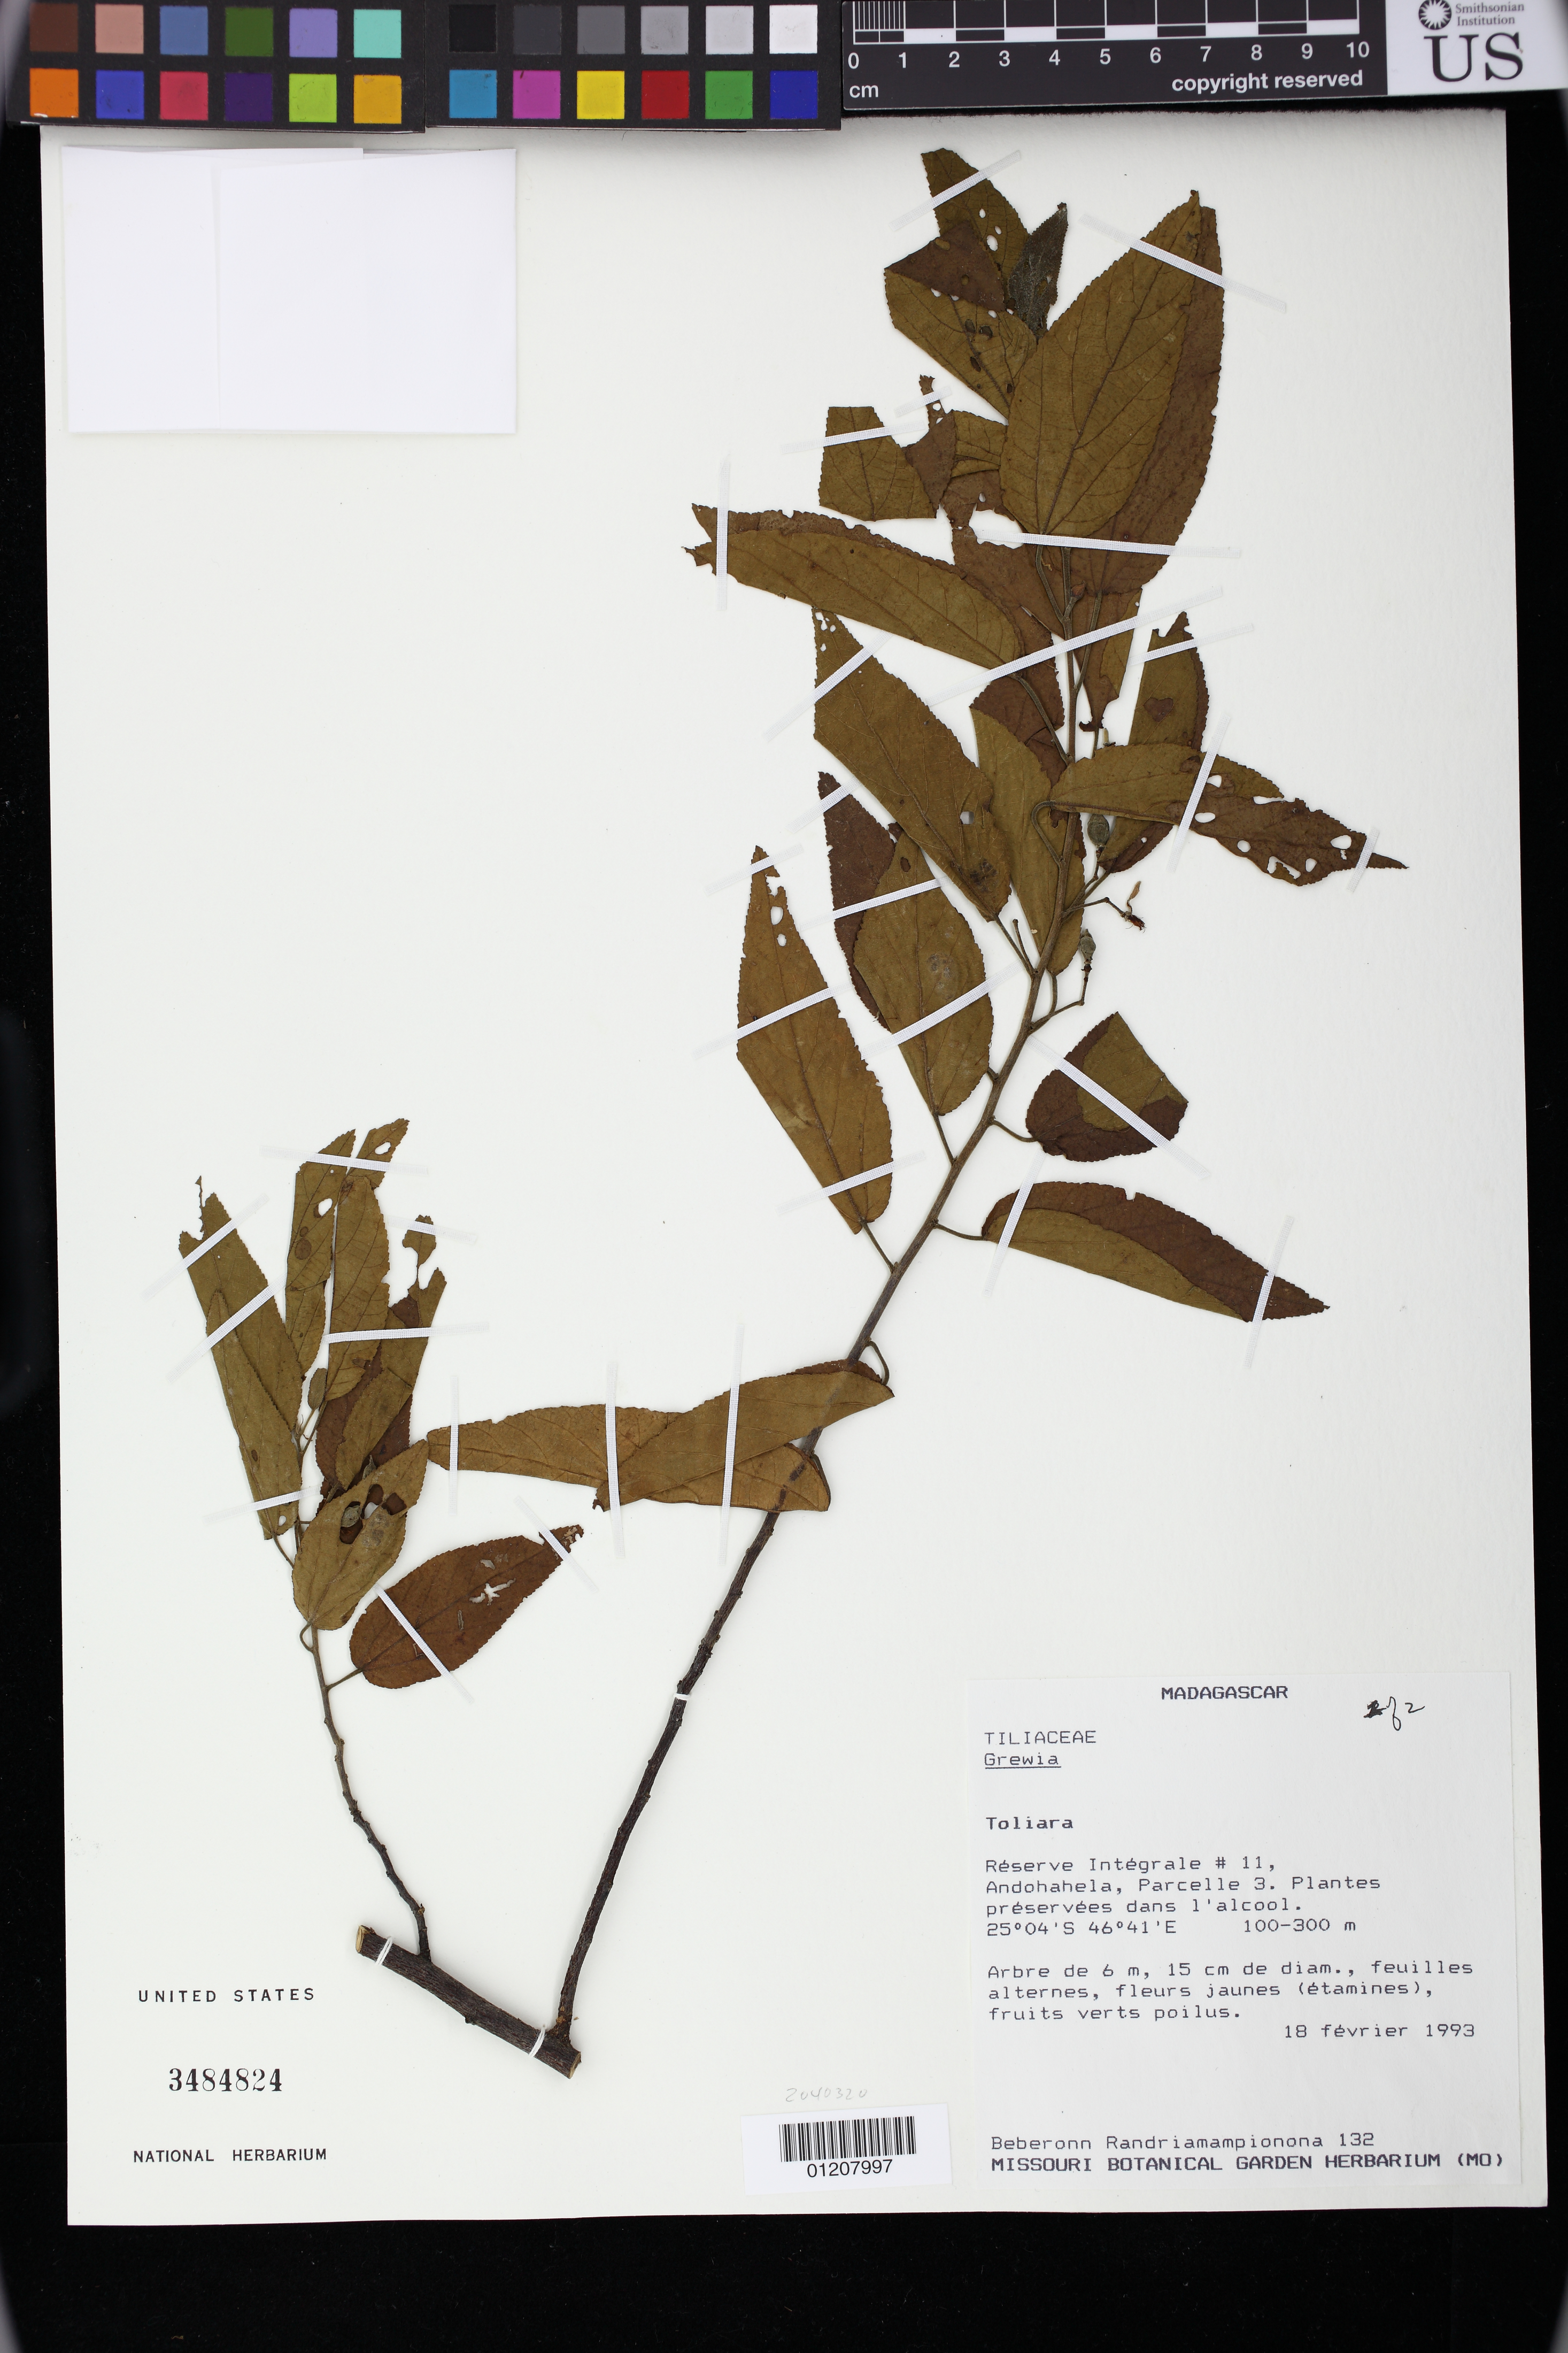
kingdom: Plantae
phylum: Tracheophyta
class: Magnoliopsida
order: Malvales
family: Malvaceae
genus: Grewia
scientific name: Grewia ambongoensis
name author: Baill.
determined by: Jourdain-Fievet, Lucile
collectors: B. Randriamampionona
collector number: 132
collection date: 1993-02-18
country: Madagascar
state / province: Anosy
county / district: Tolanaro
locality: Toliara: Reserve Integrale #11, Andohahela, Parcelle 3.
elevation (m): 100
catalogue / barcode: US 3484824